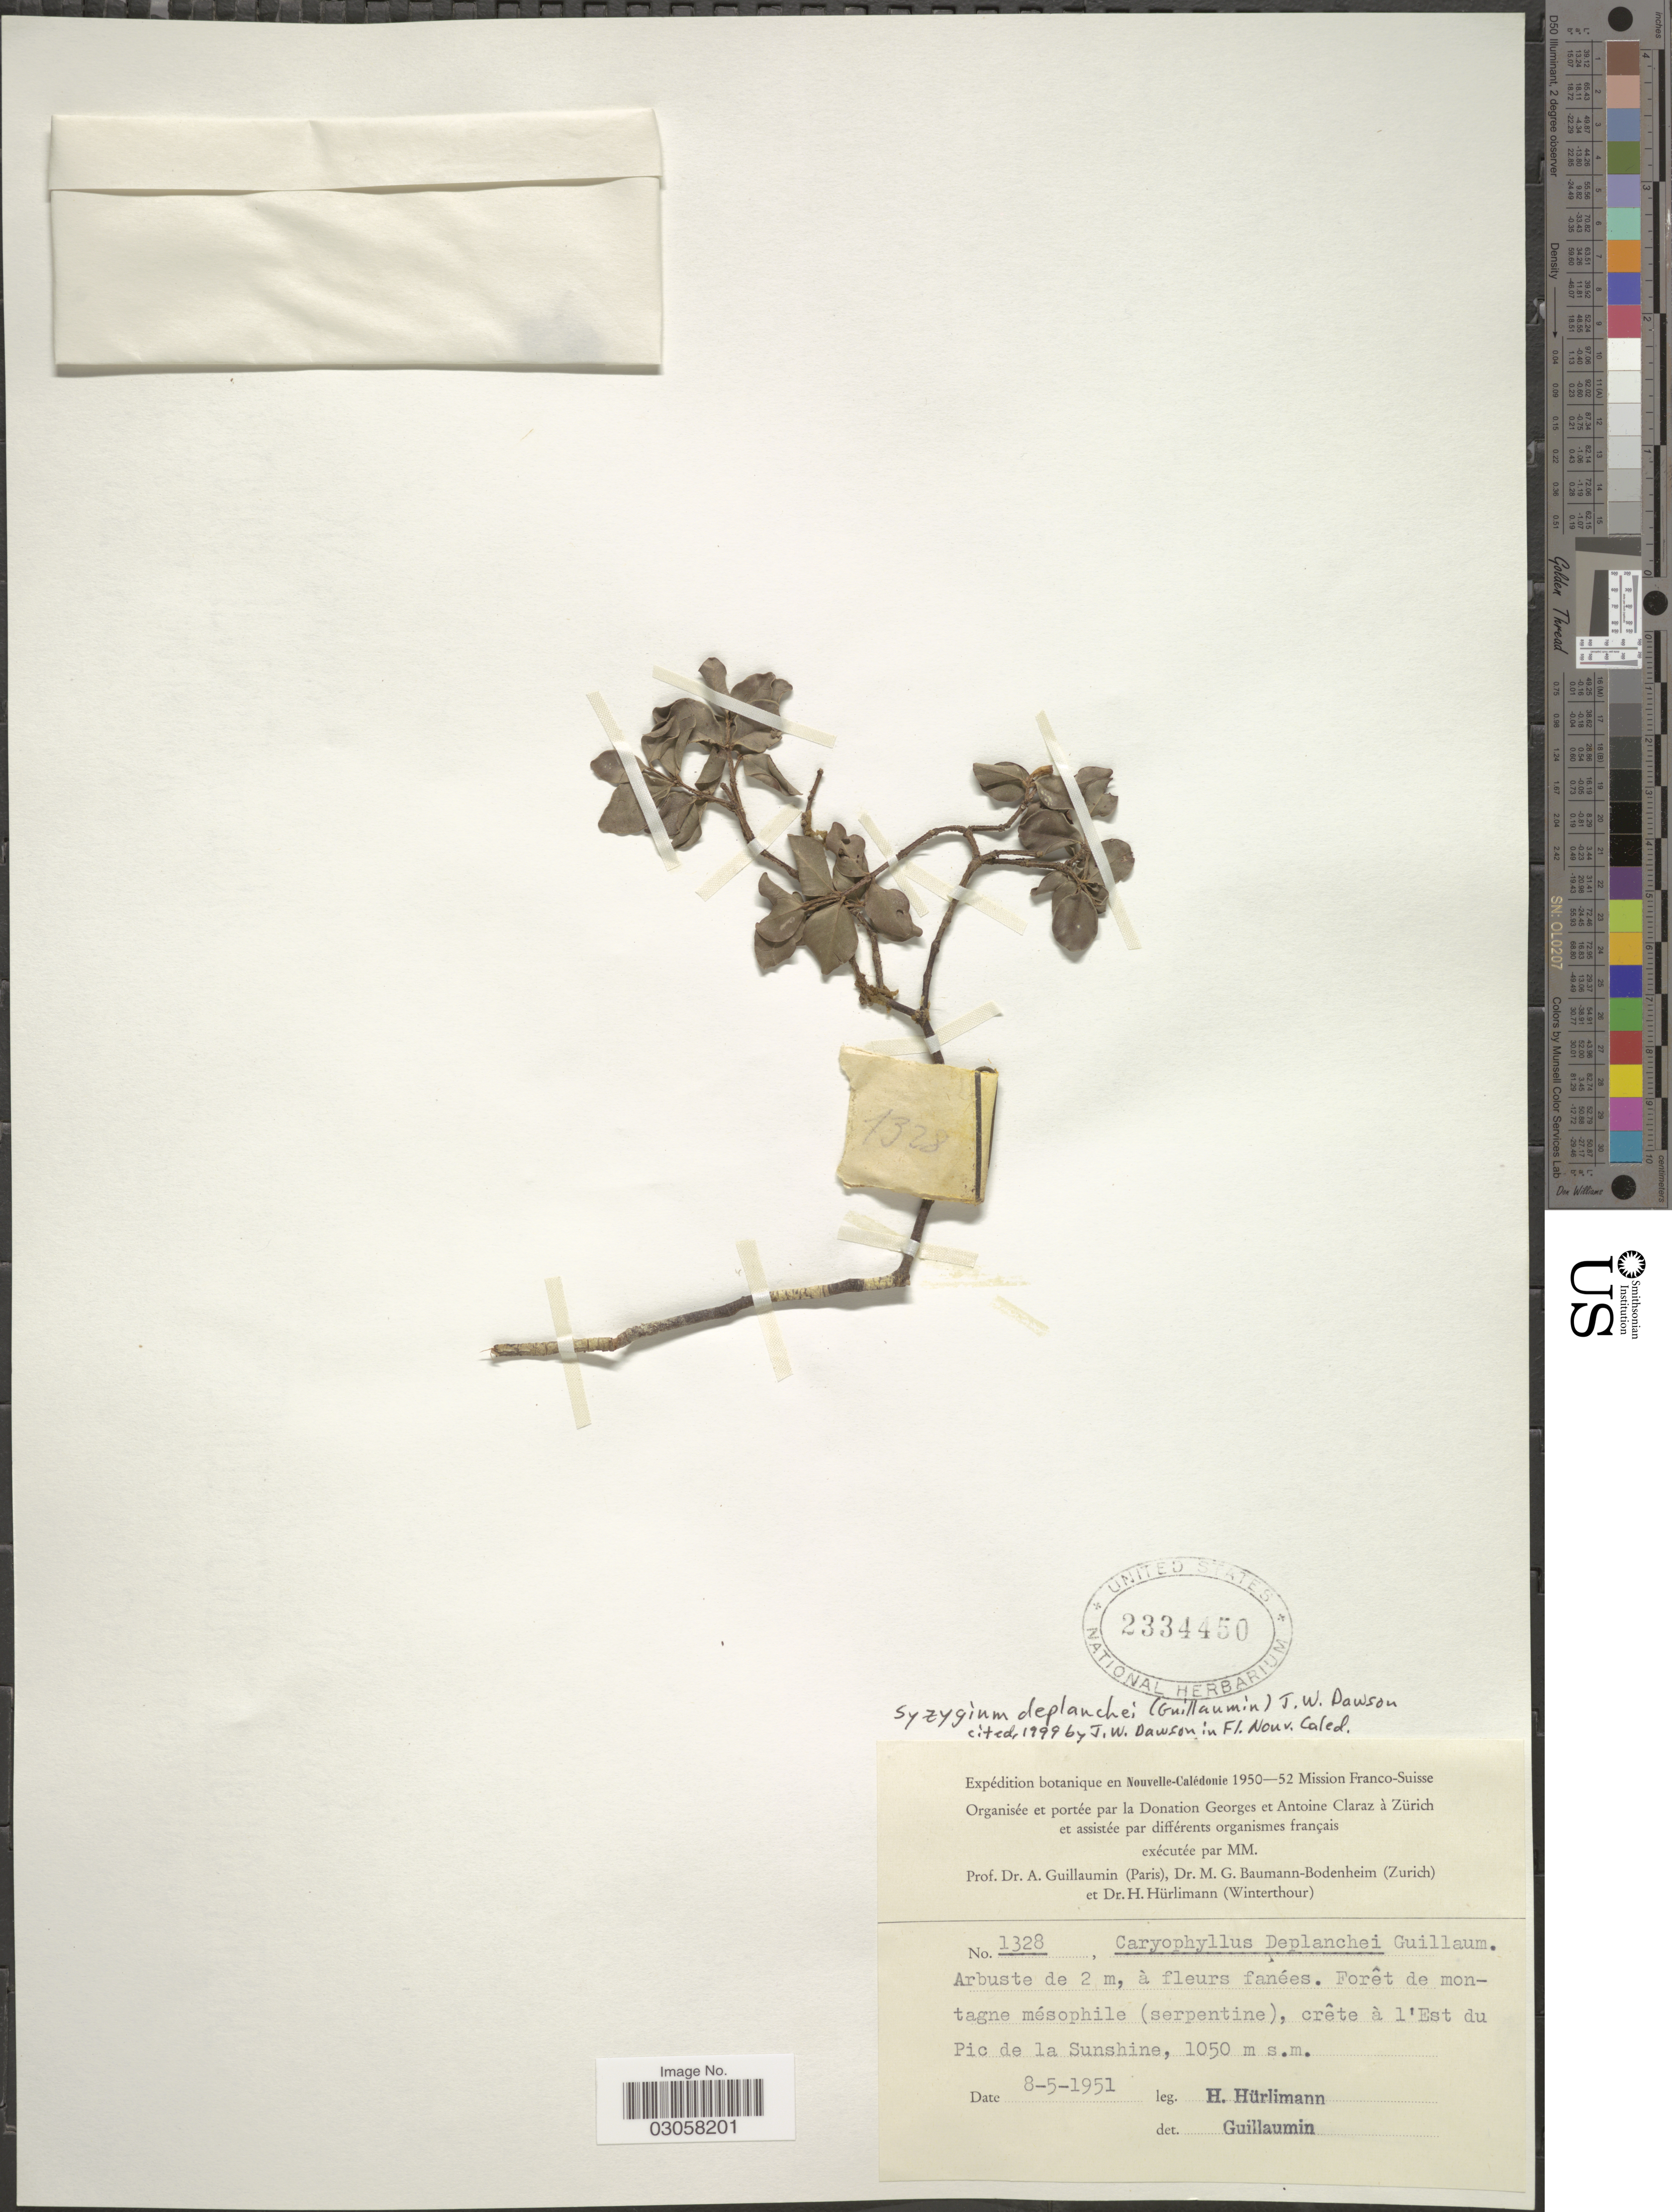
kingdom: Plantae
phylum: Tracheophyta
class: Magnoliopsida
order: Myrtales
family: Myrtaceae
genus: Syzygium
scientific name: Syzygium deplanchei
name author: (Guill.) J.W. Dawson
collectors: H. Hürlimann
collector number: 1328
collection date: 1951-05-08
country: New Caledonia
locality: Nouvelle-Calédonie. Forêt de montagne mésophile (serpentine), crête à l'Est du Pic de la Sunshine.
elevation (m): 1050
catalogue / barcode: US 2334450